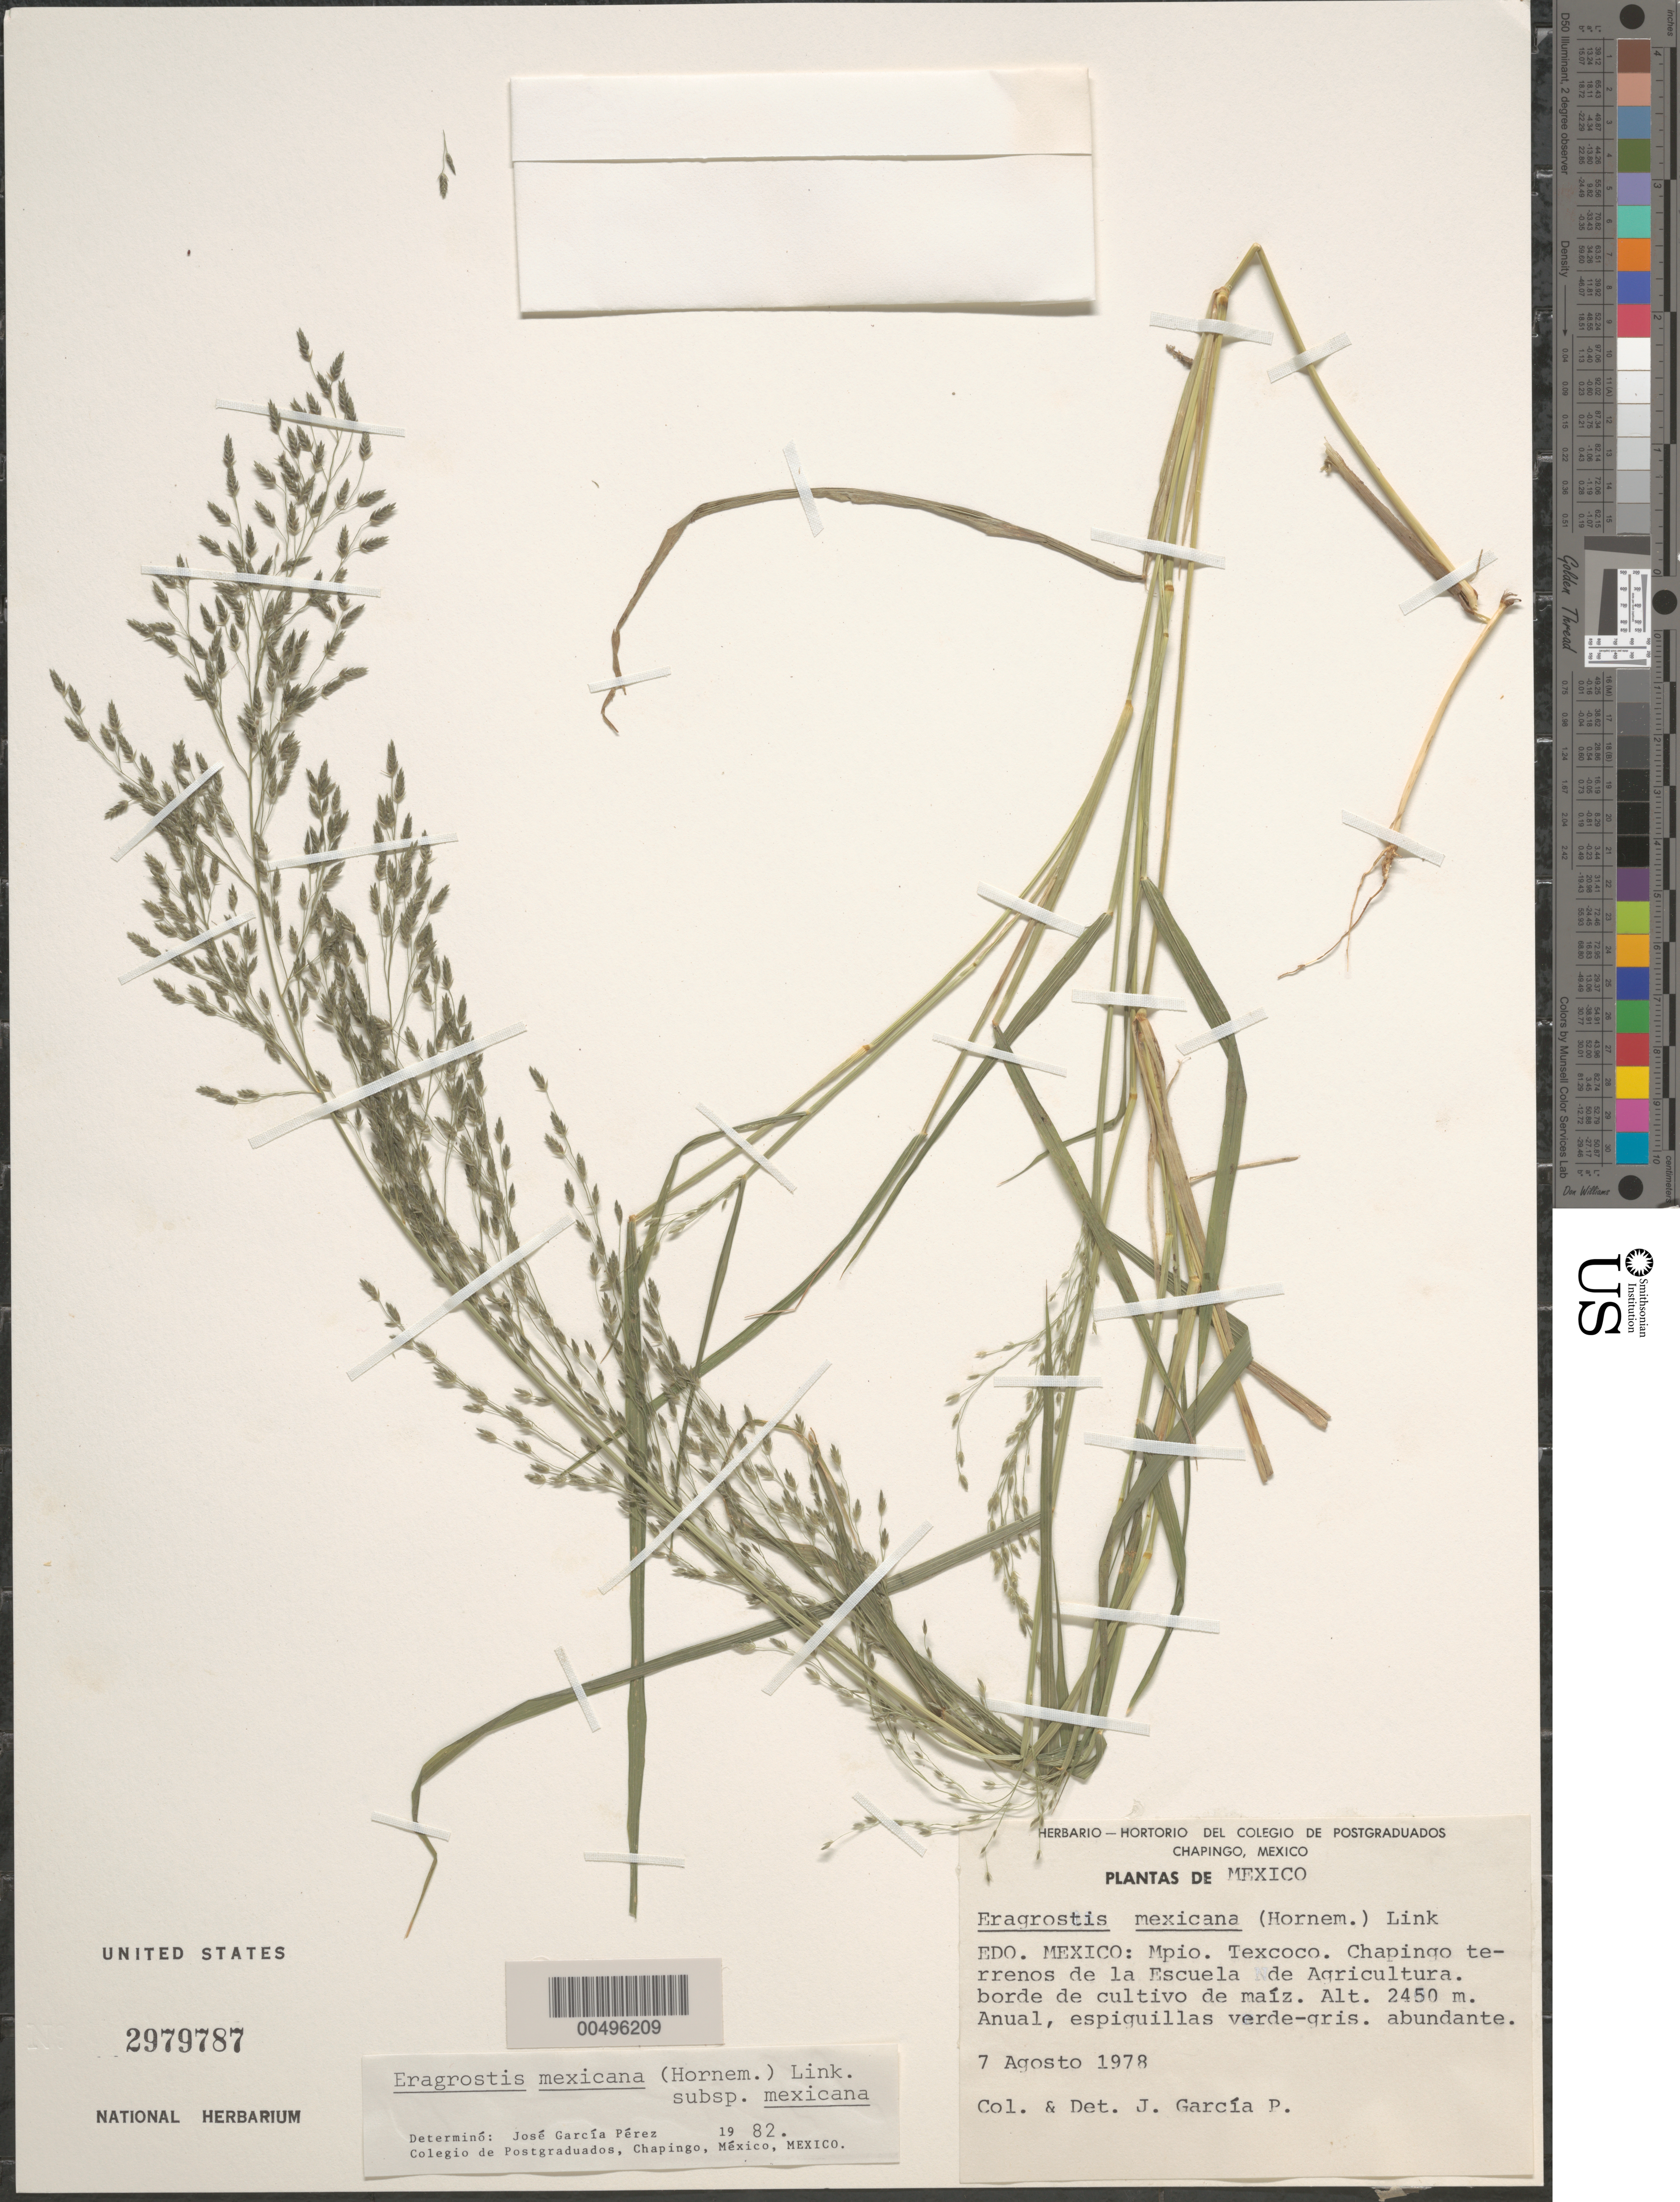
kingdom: Plantae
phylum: Tracheophyta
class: Liliopsida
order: Poales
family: Poaceae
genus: Eragrostis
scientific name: Eragrostis mexicana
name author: (Hornem.) Link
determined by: García-Pérez, J. D.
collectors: J. D. García-Pérez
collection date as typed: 7 Aug 1978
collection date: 1978-08-07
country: Mexico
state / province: México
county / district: Texcoco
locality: Chapingo terrenos de la Escuela de Agricultura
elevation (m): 2450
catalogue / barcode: US 2979787